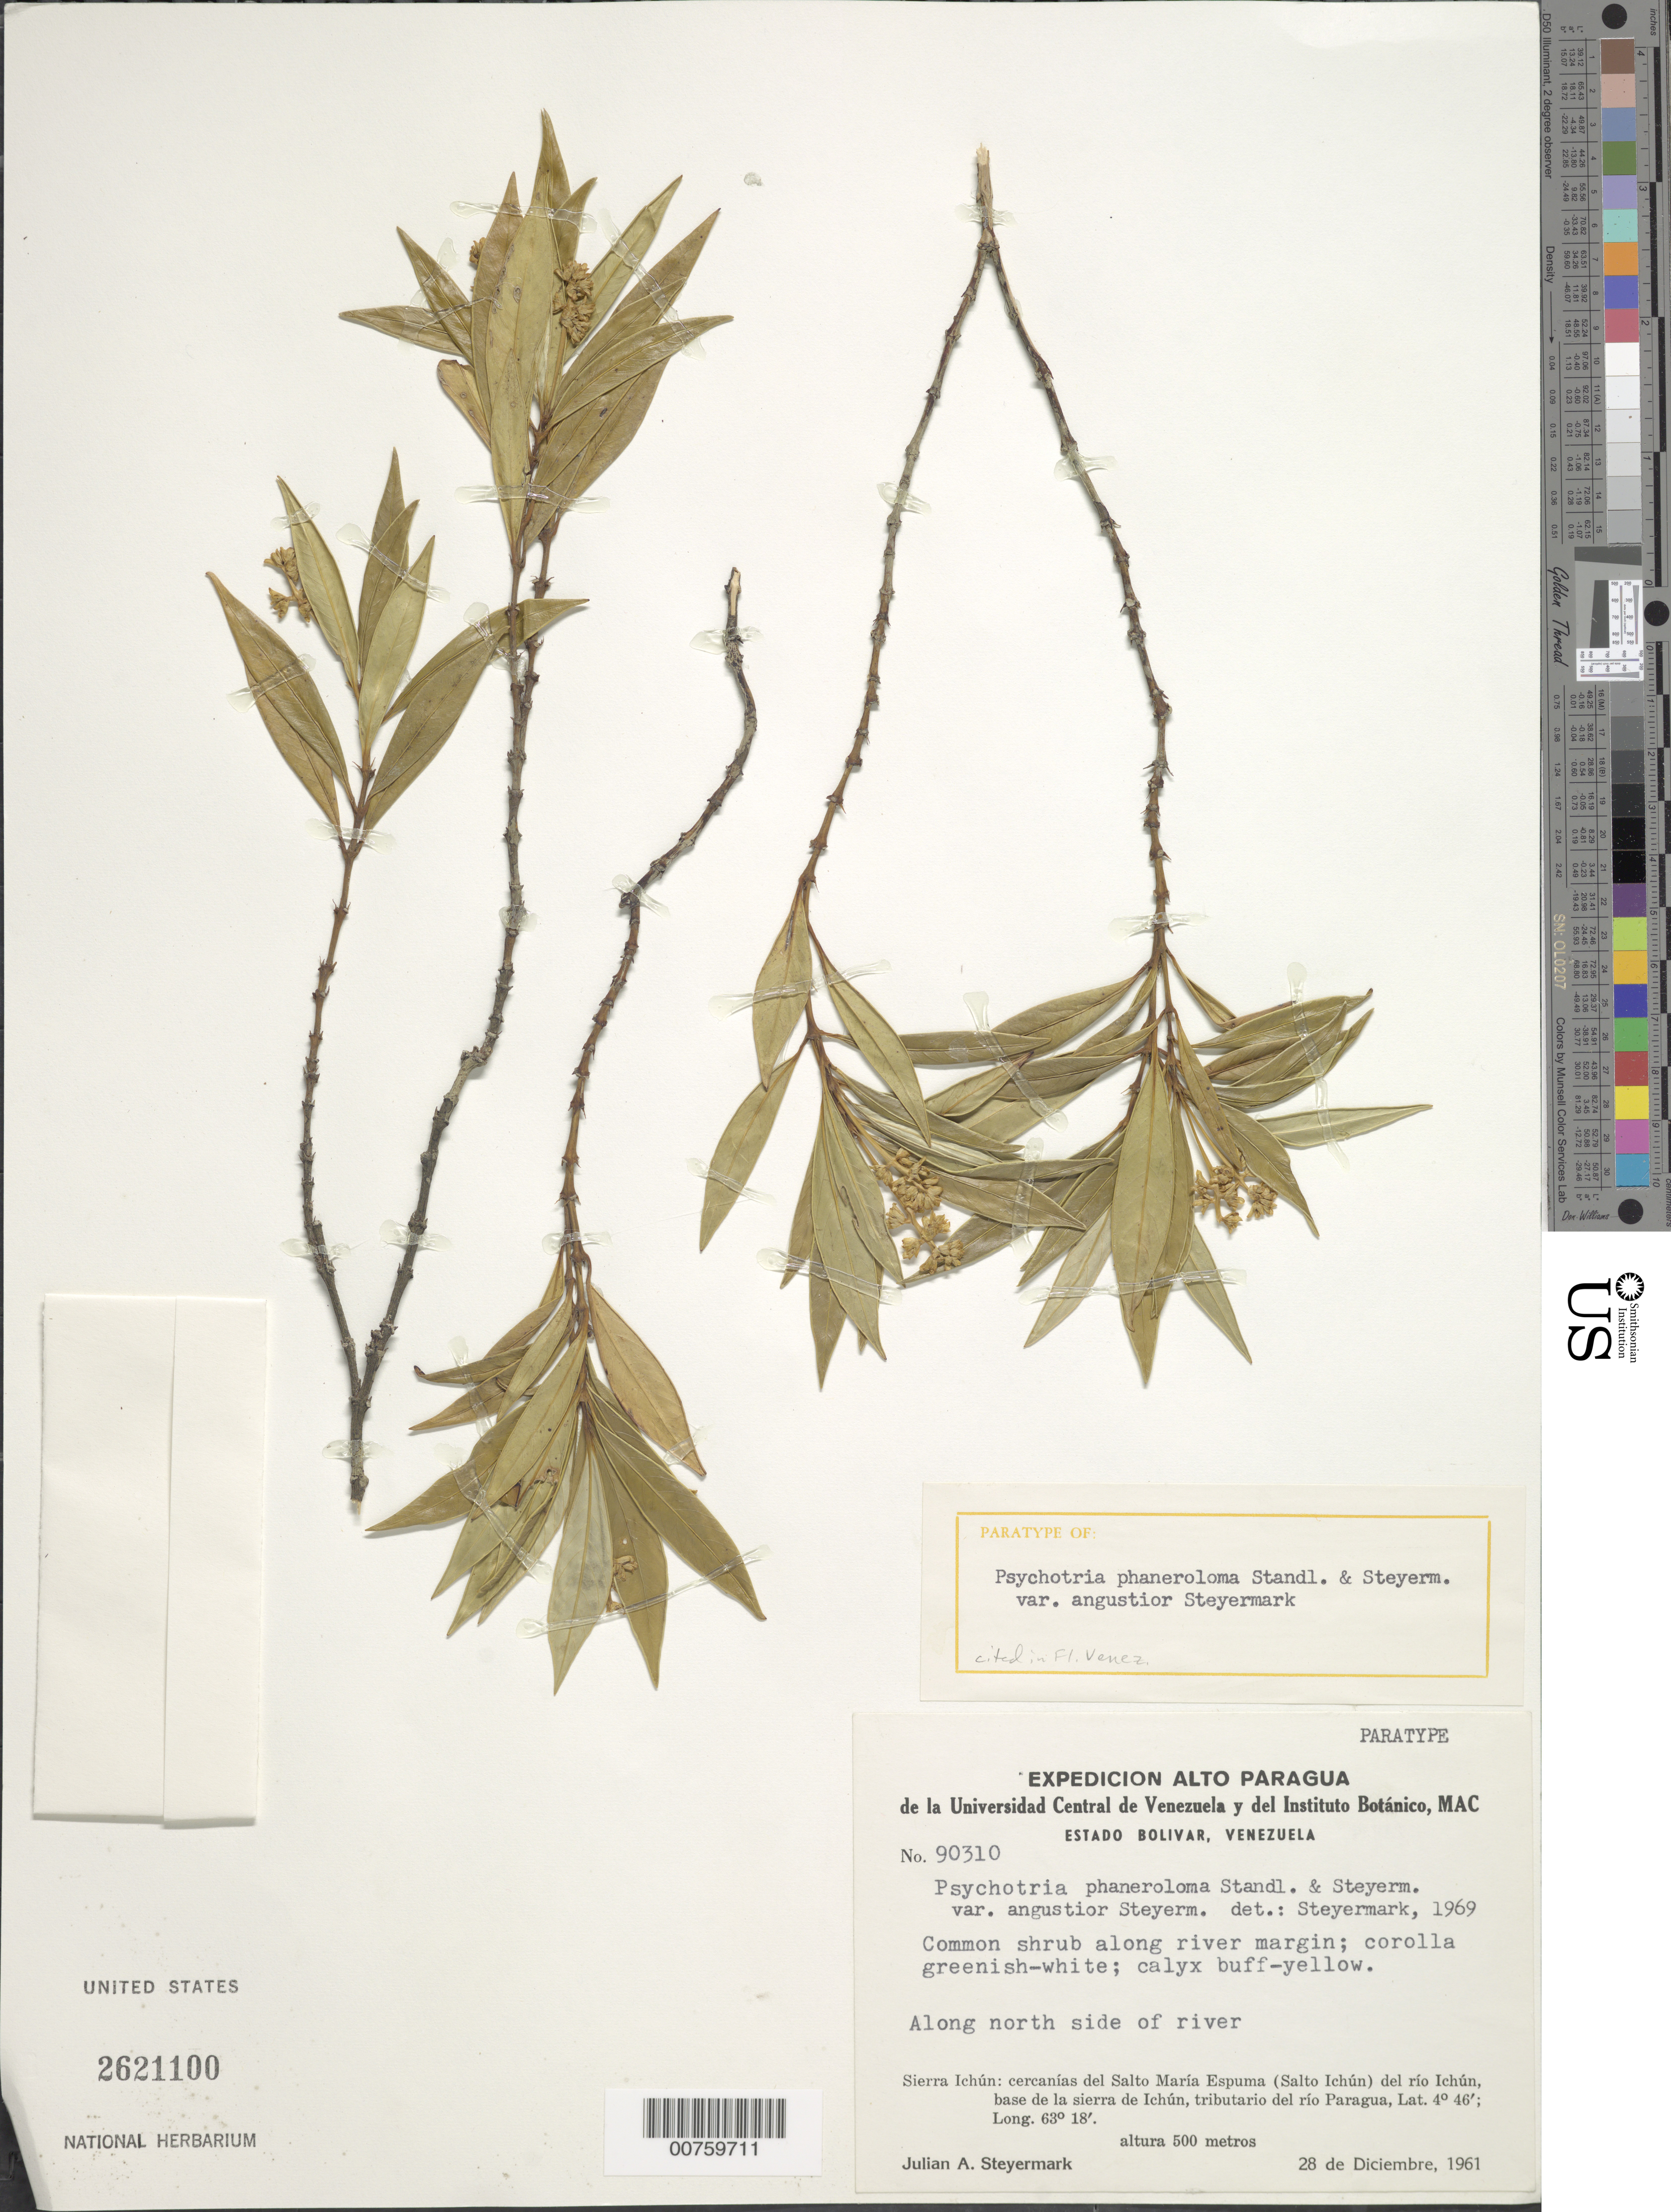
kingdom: Plantae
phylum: Tracheophyta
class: Magnoliopsida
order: Gentianales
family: Rubiaceae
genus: Psychotria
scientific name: Psychotria phaneroloma var. angustior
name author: Steyerm.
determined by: Steyermark, Julian A., (VEN)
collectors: J. Steyermark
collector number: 90310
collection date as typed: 28-Dec-61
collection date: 1961-12-28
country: Venezuela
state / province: Bolívar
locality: Sierra Ichún, Salto María Espuma (Salto Ichún) del Río Ichún (tributary of río Paragua), base de la sierra de Ichún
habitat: Along north side of river margin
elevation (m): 500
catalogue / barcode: US 2621100